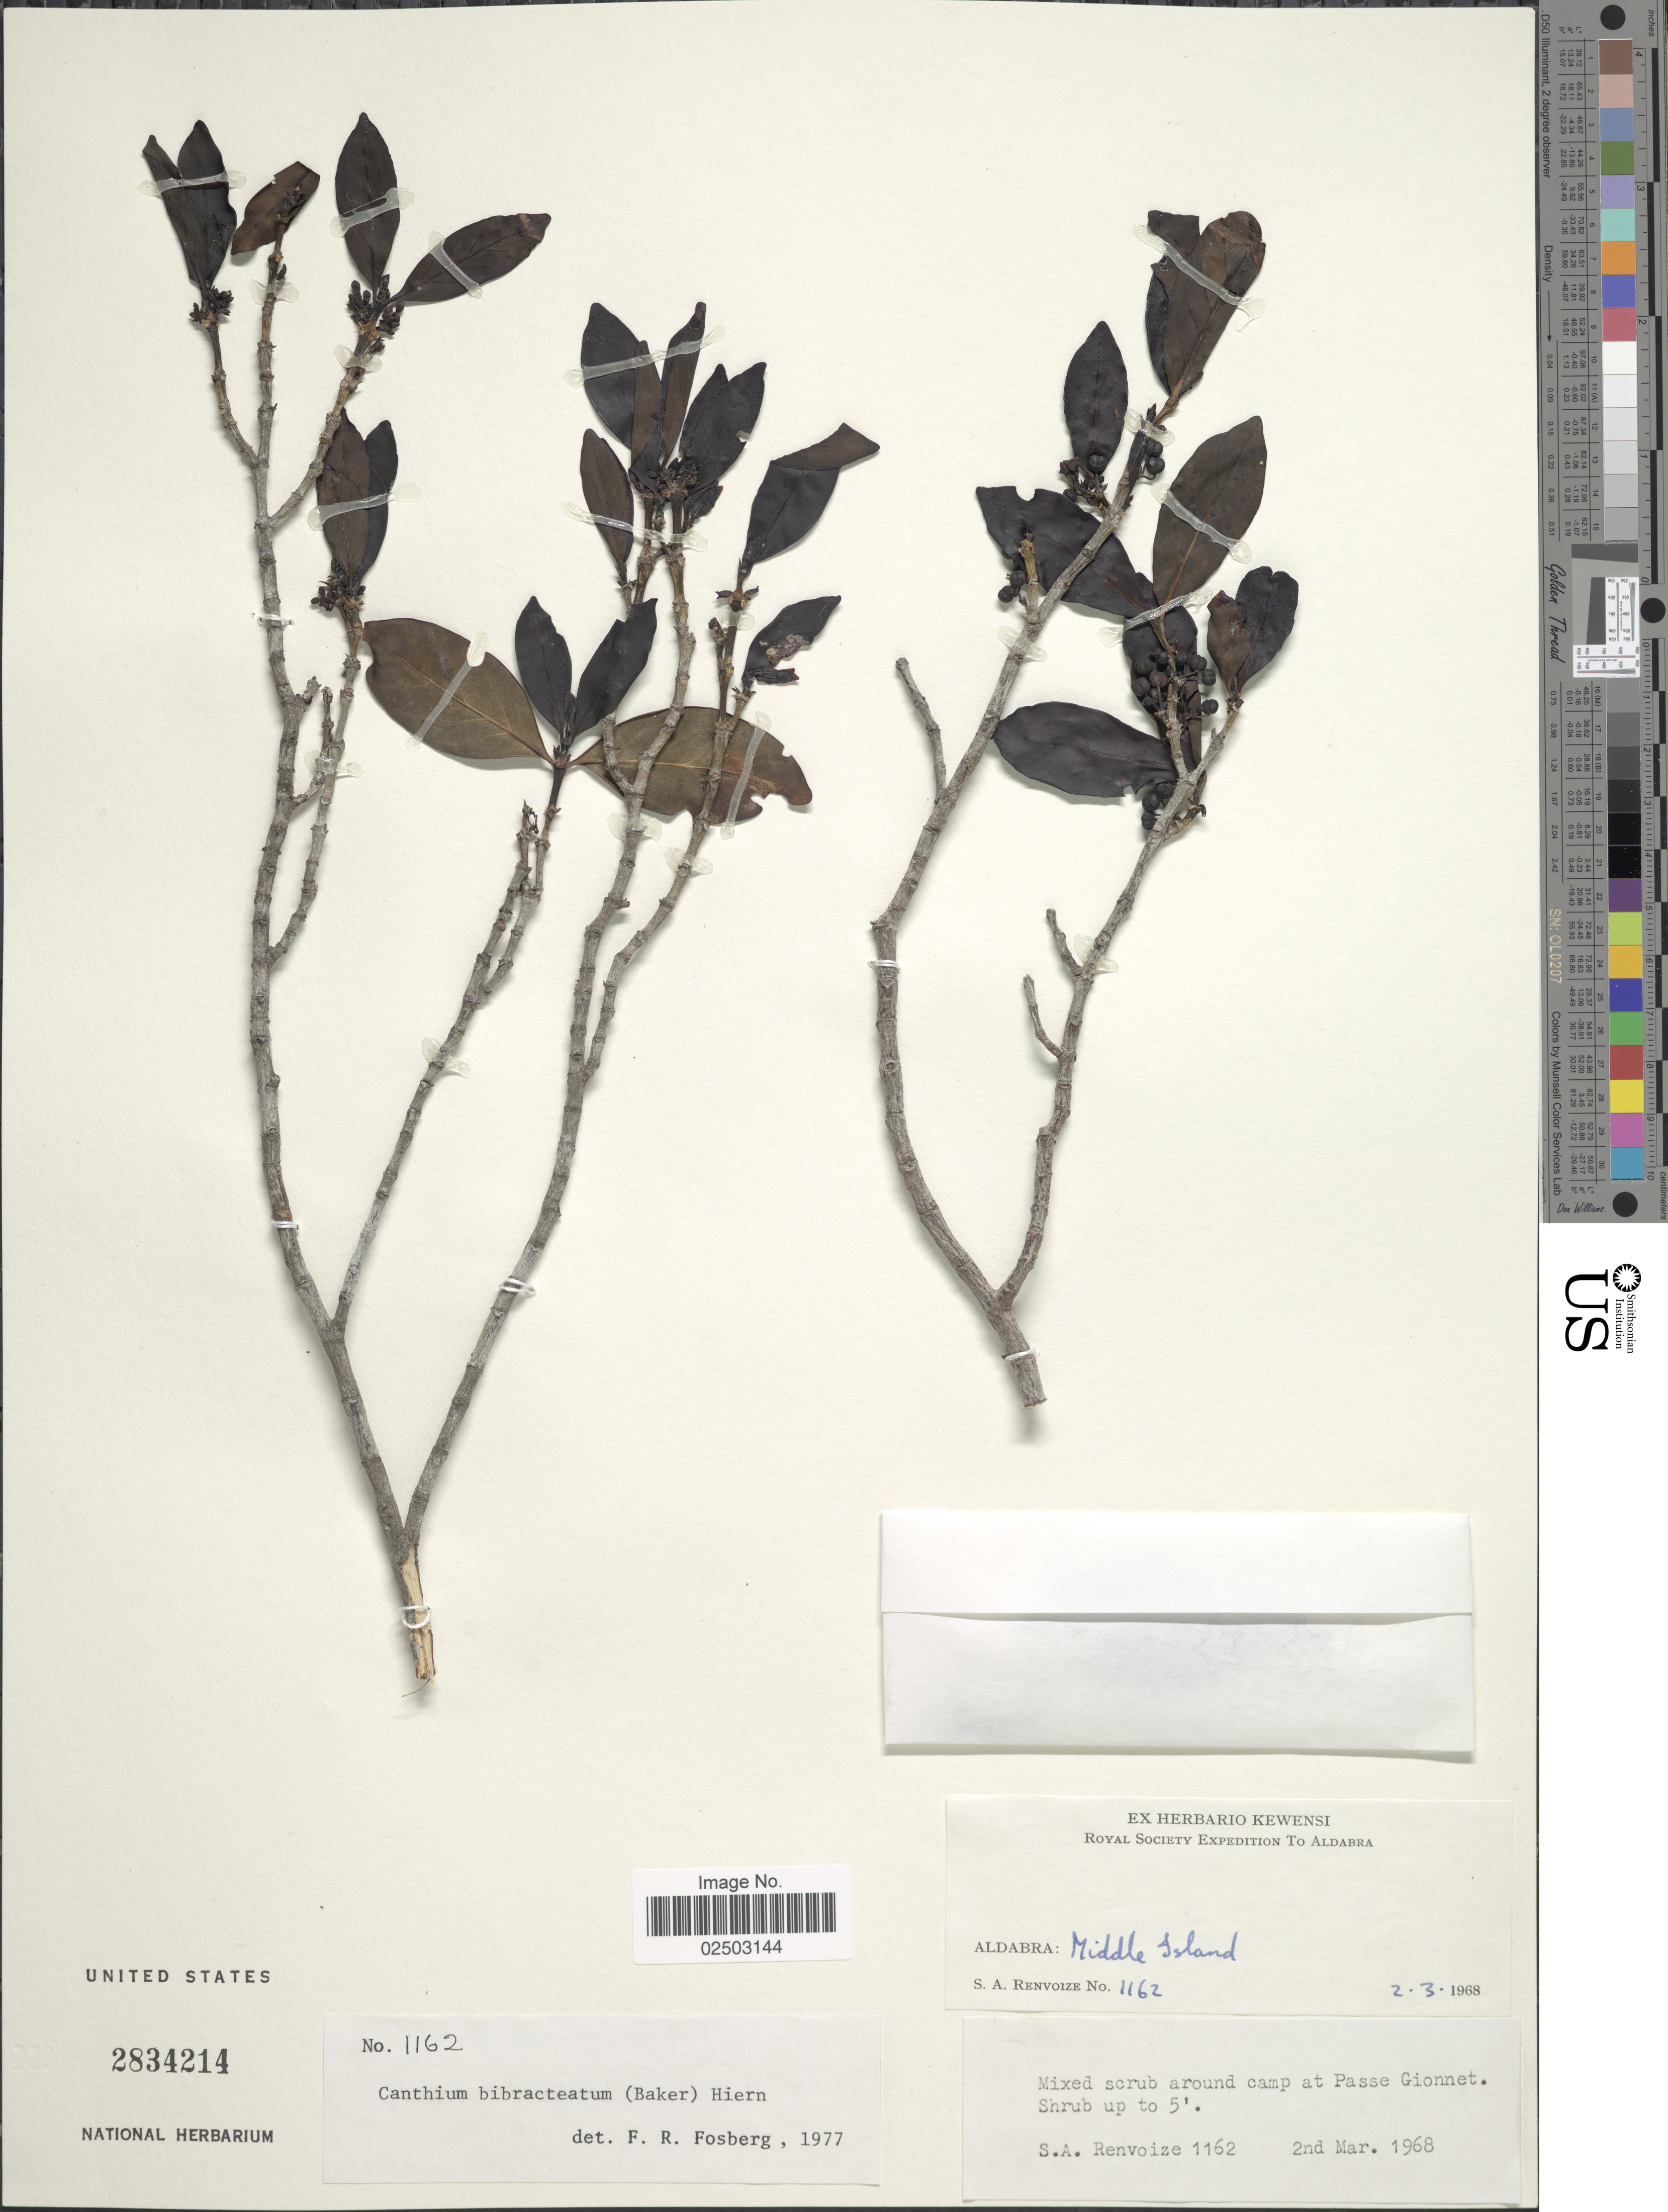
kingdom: Plantae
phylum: Tracheophyta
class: Magnoliopsida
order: Gentianales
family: Rubiaceae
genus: Canthium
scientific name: Canthium bibracteatum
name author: (Baker) Hiern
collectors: S. A. Renvoize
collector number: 1162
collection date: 1968-03-02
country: Seychelles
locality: Aldabra: Middle Island, at Passe Gionnet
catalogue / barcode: US 2834214